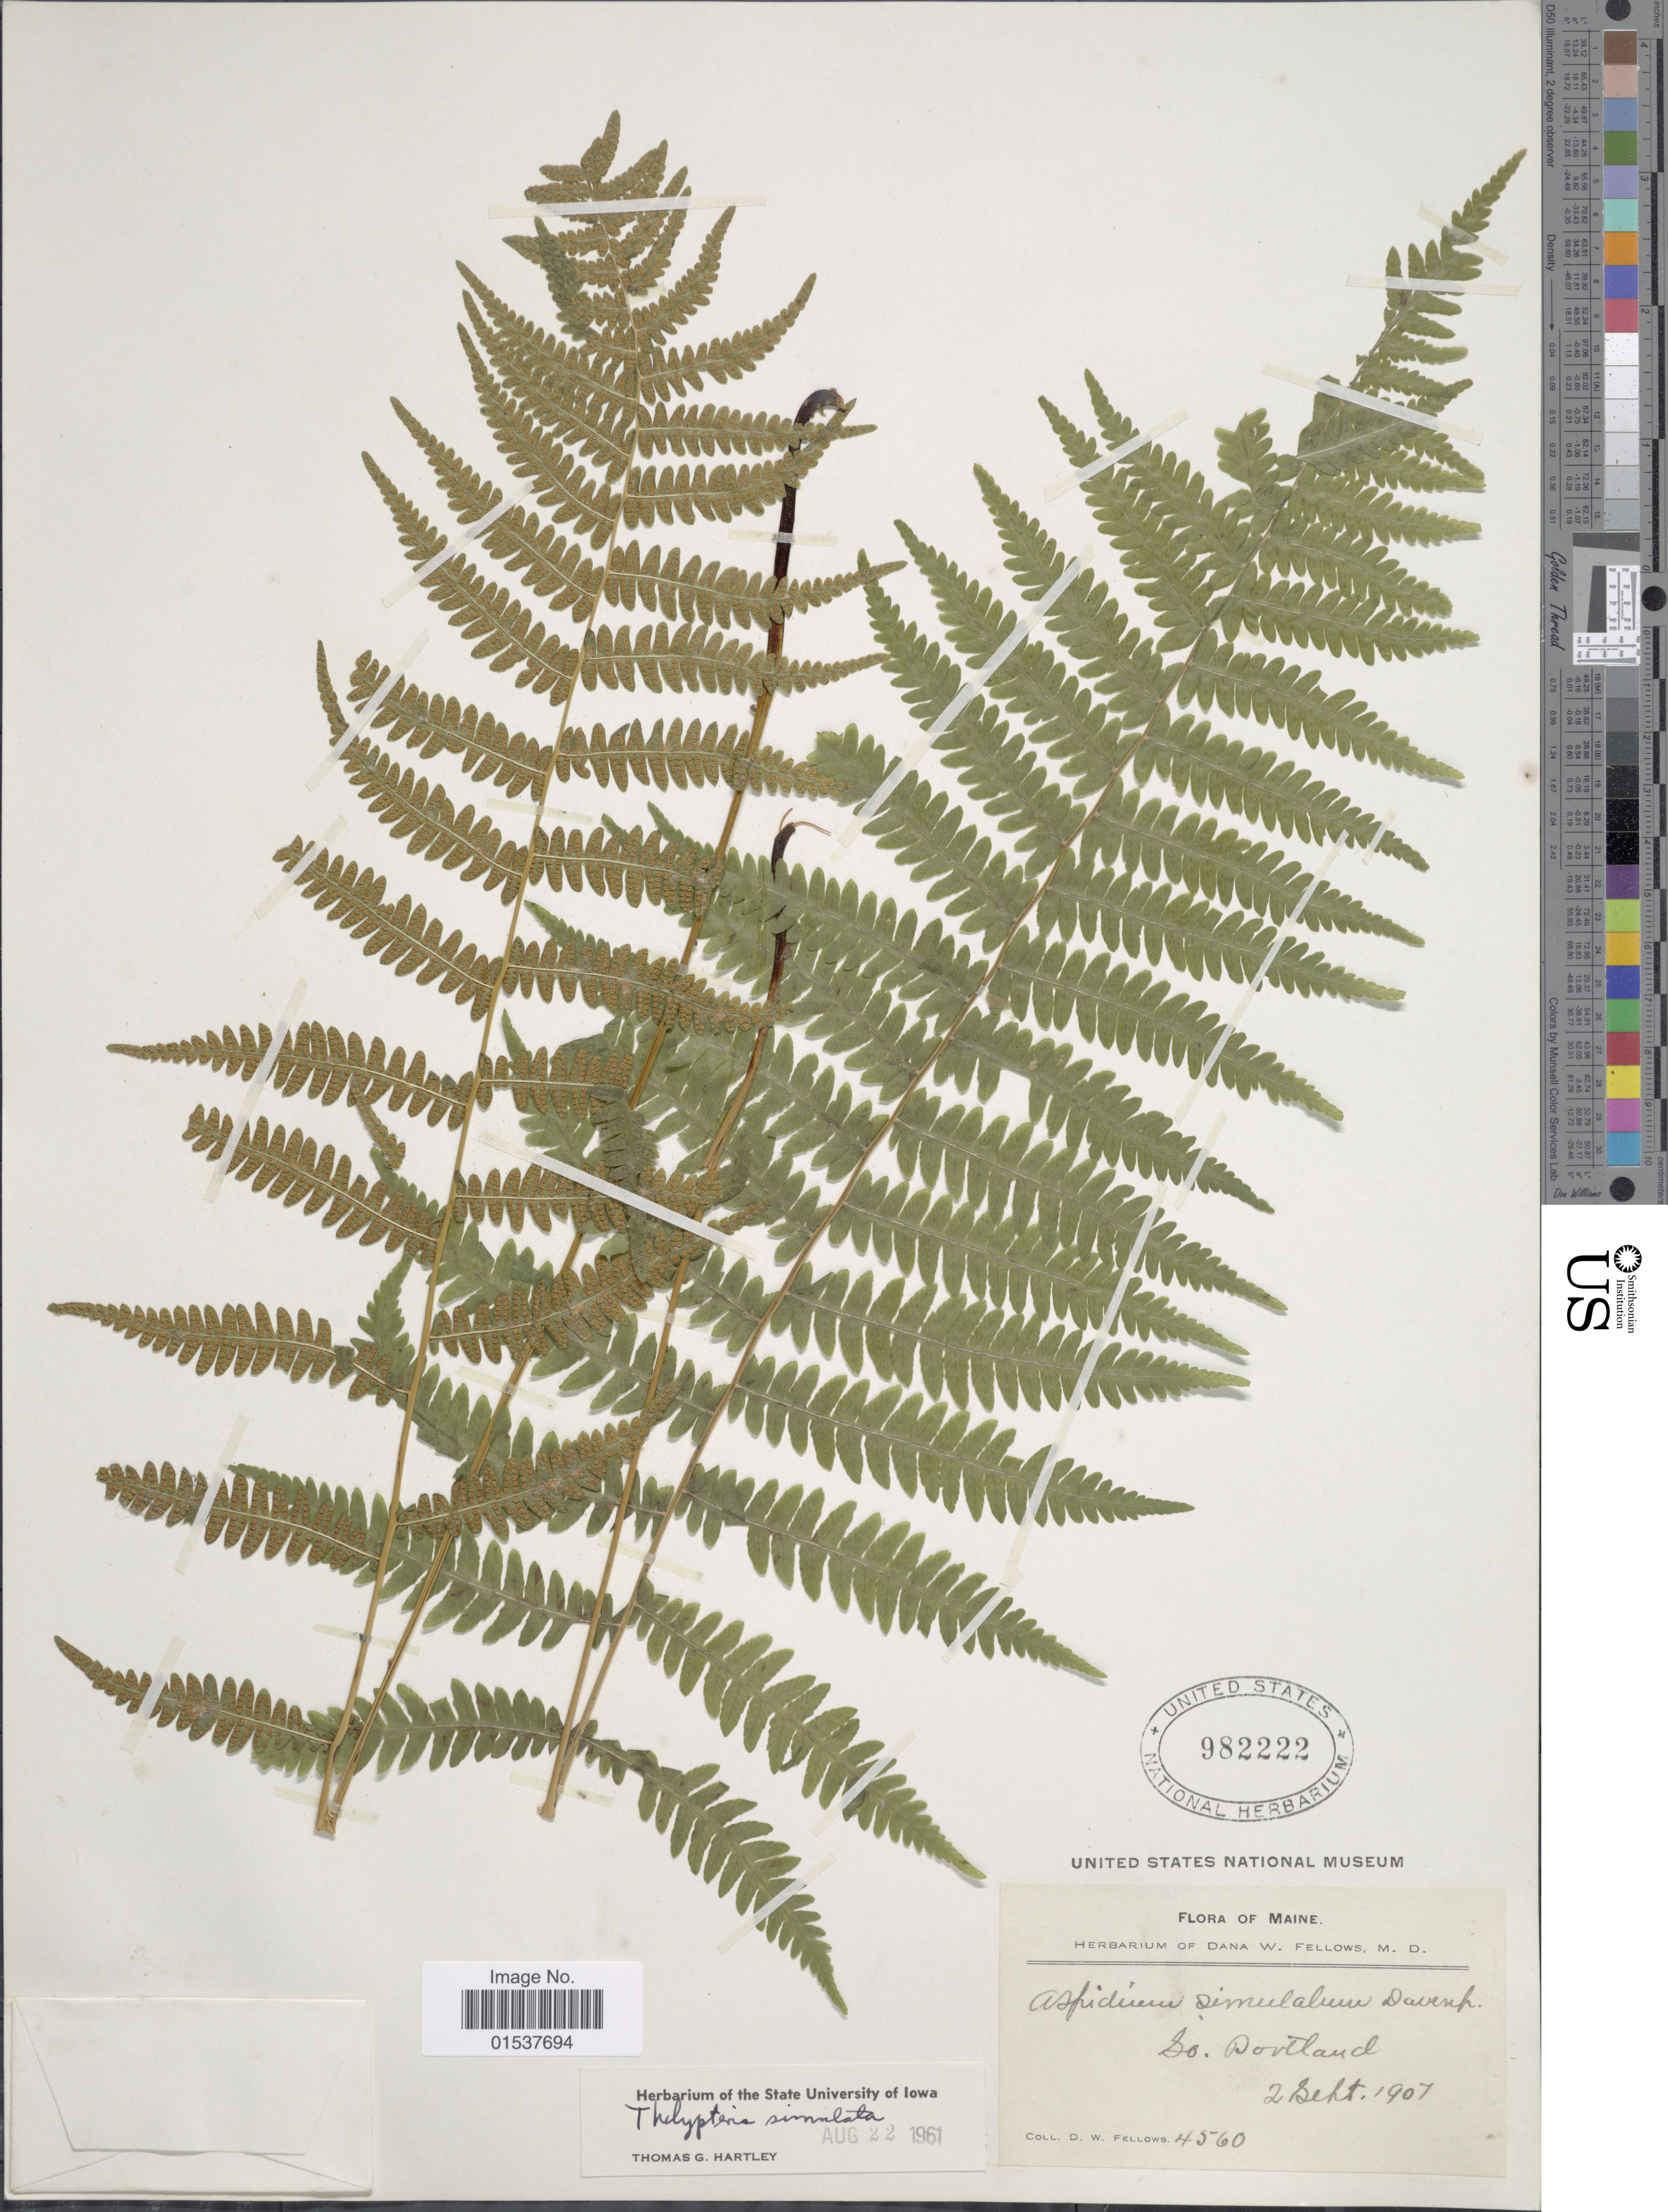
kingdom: Plantae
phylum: Tracheophyta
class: Polypodiopsida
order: Polypodiales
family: Thelypteridaceae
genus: Parathelypteris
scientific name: Parathelypteris simulata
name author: (Davenp.) Holttum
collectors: D. W. Fellows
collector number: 4560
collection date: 1907-09-02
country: United States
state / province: Maine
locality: So. Portland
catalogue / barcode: US 982222